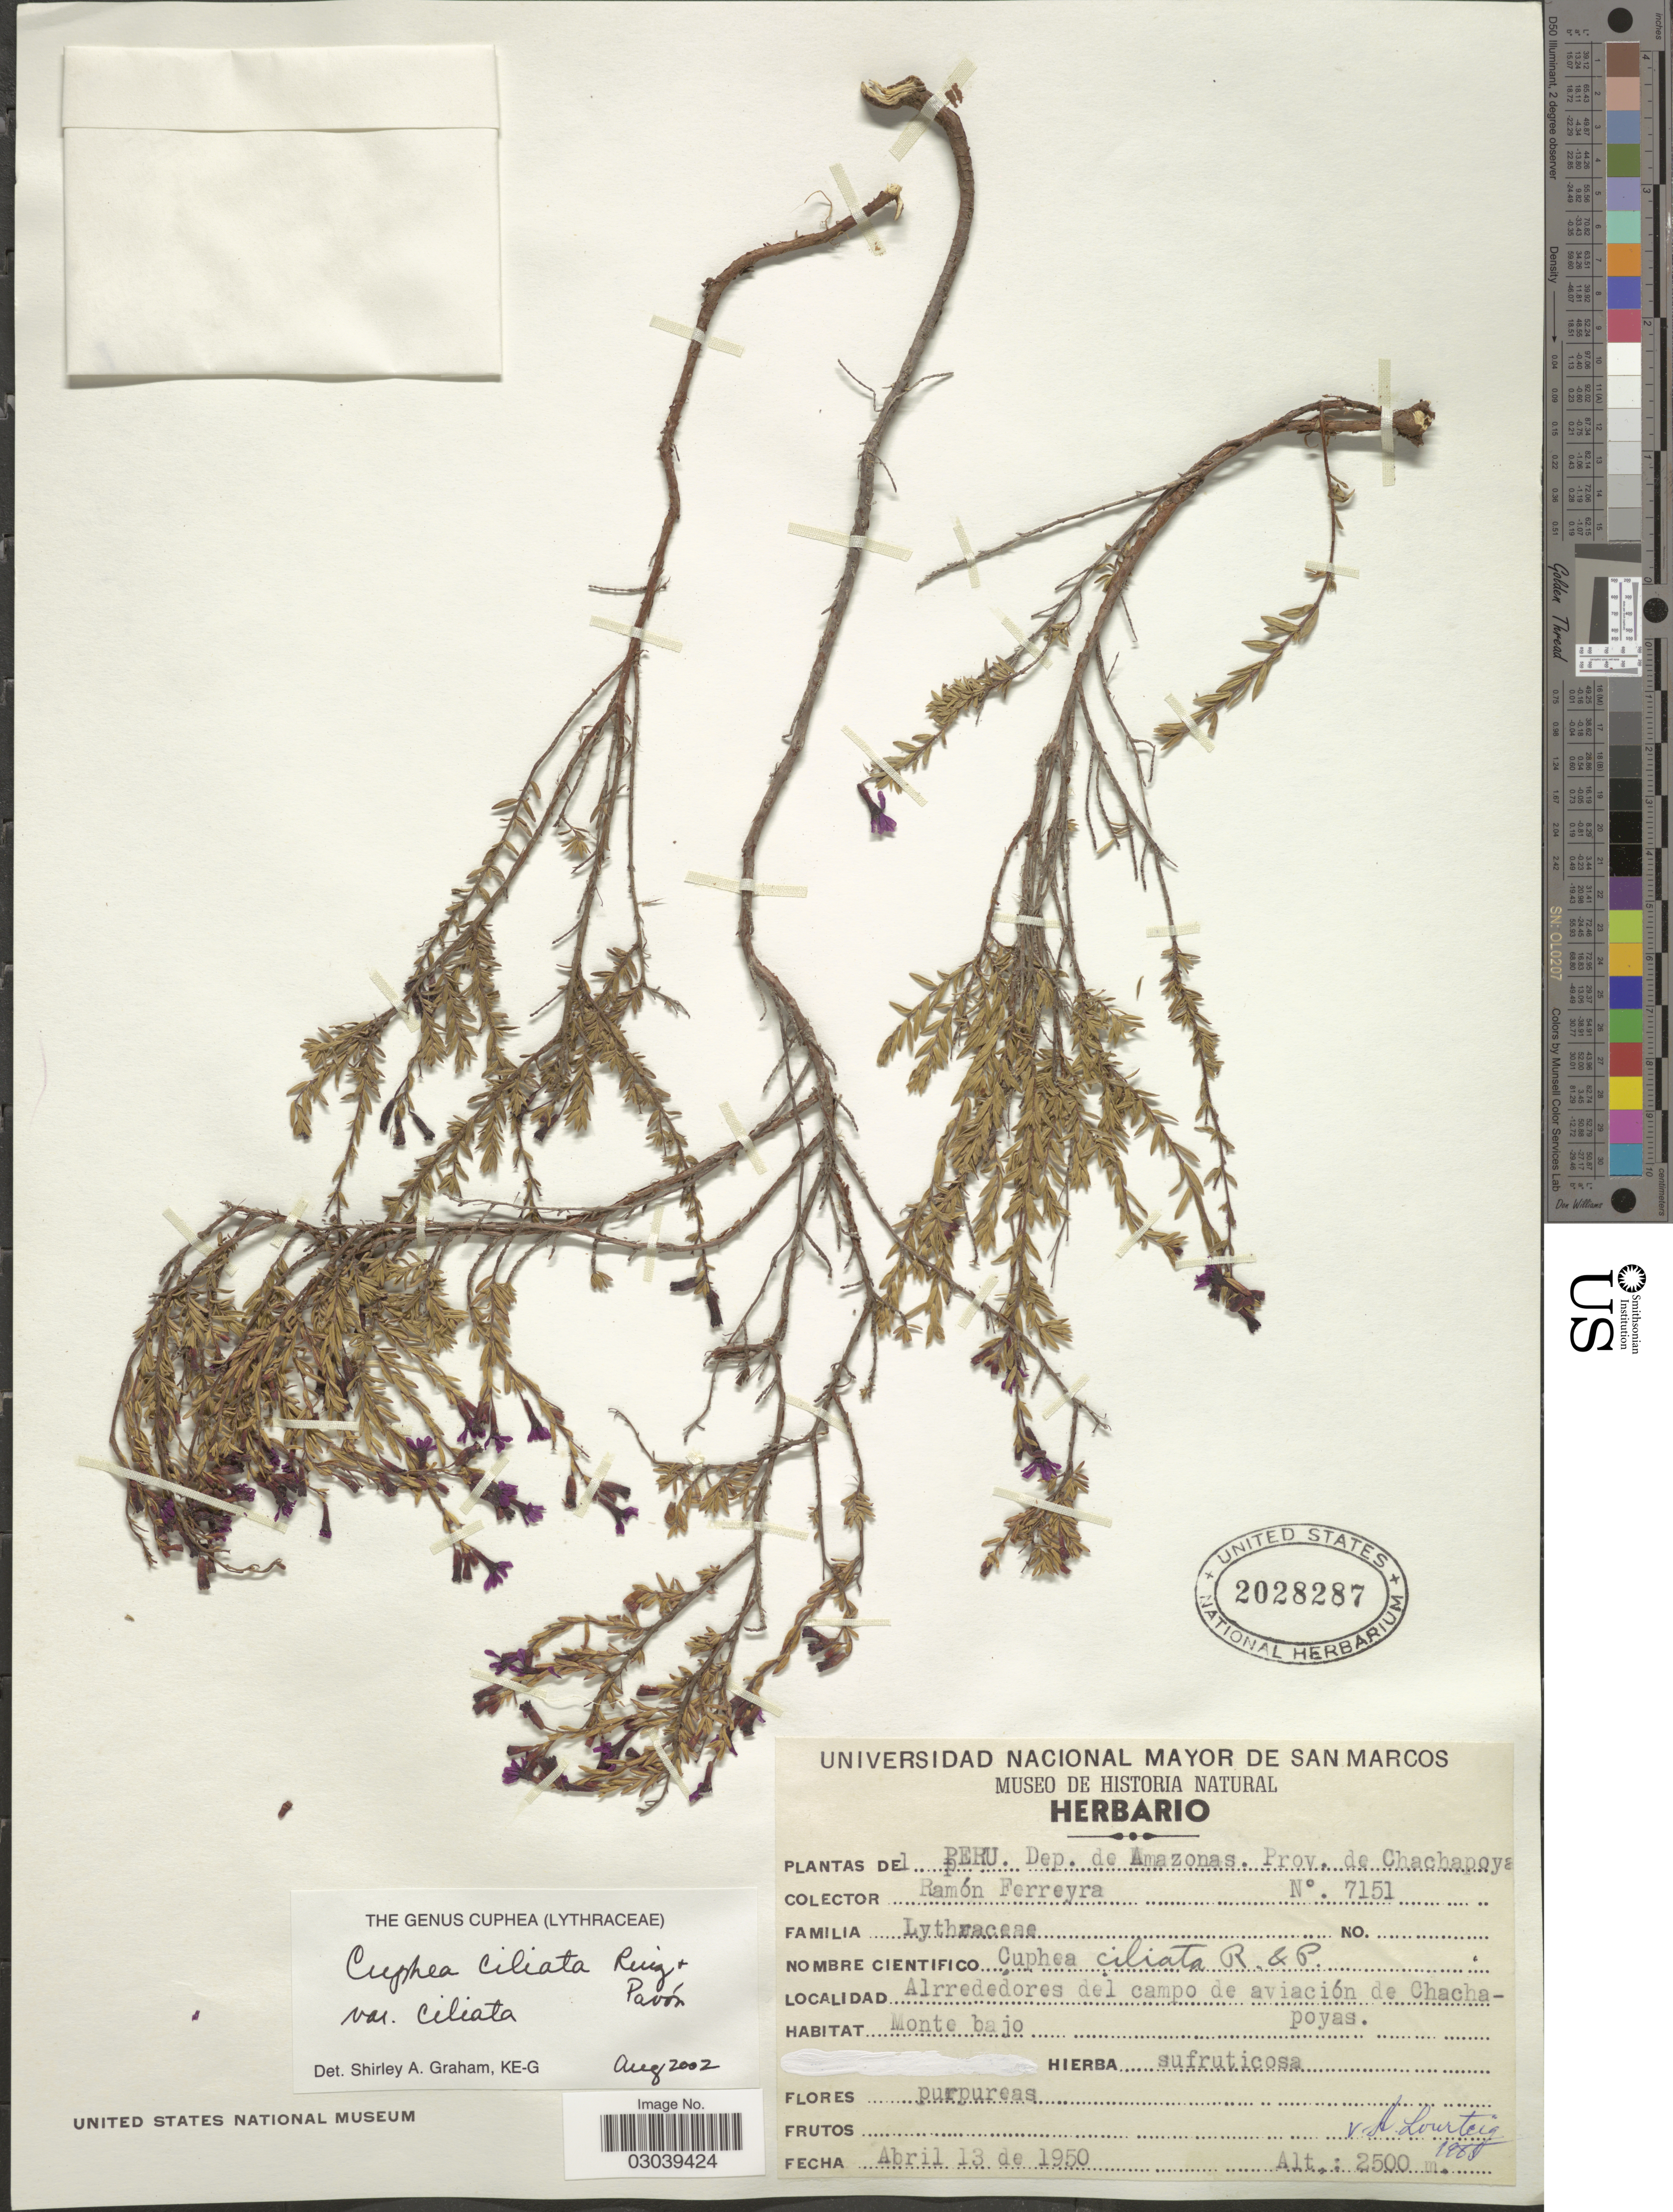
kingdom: Plantae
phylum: Tracheophyta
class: Magnoliopsida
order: Myrtales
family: Lythraceae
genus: Cuphea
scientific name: Cuphea ciliata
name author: Ruiz & Pav.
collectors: R. A. Ferreyra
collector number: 7151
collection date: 1950-04-13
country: Peru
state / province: Amazonas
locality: Dep. de Amazonas. Prov. de Chachapoya. Alrrededores del campo de aviación de Chachapoyas.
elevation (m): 2500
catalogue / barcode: US 2028287